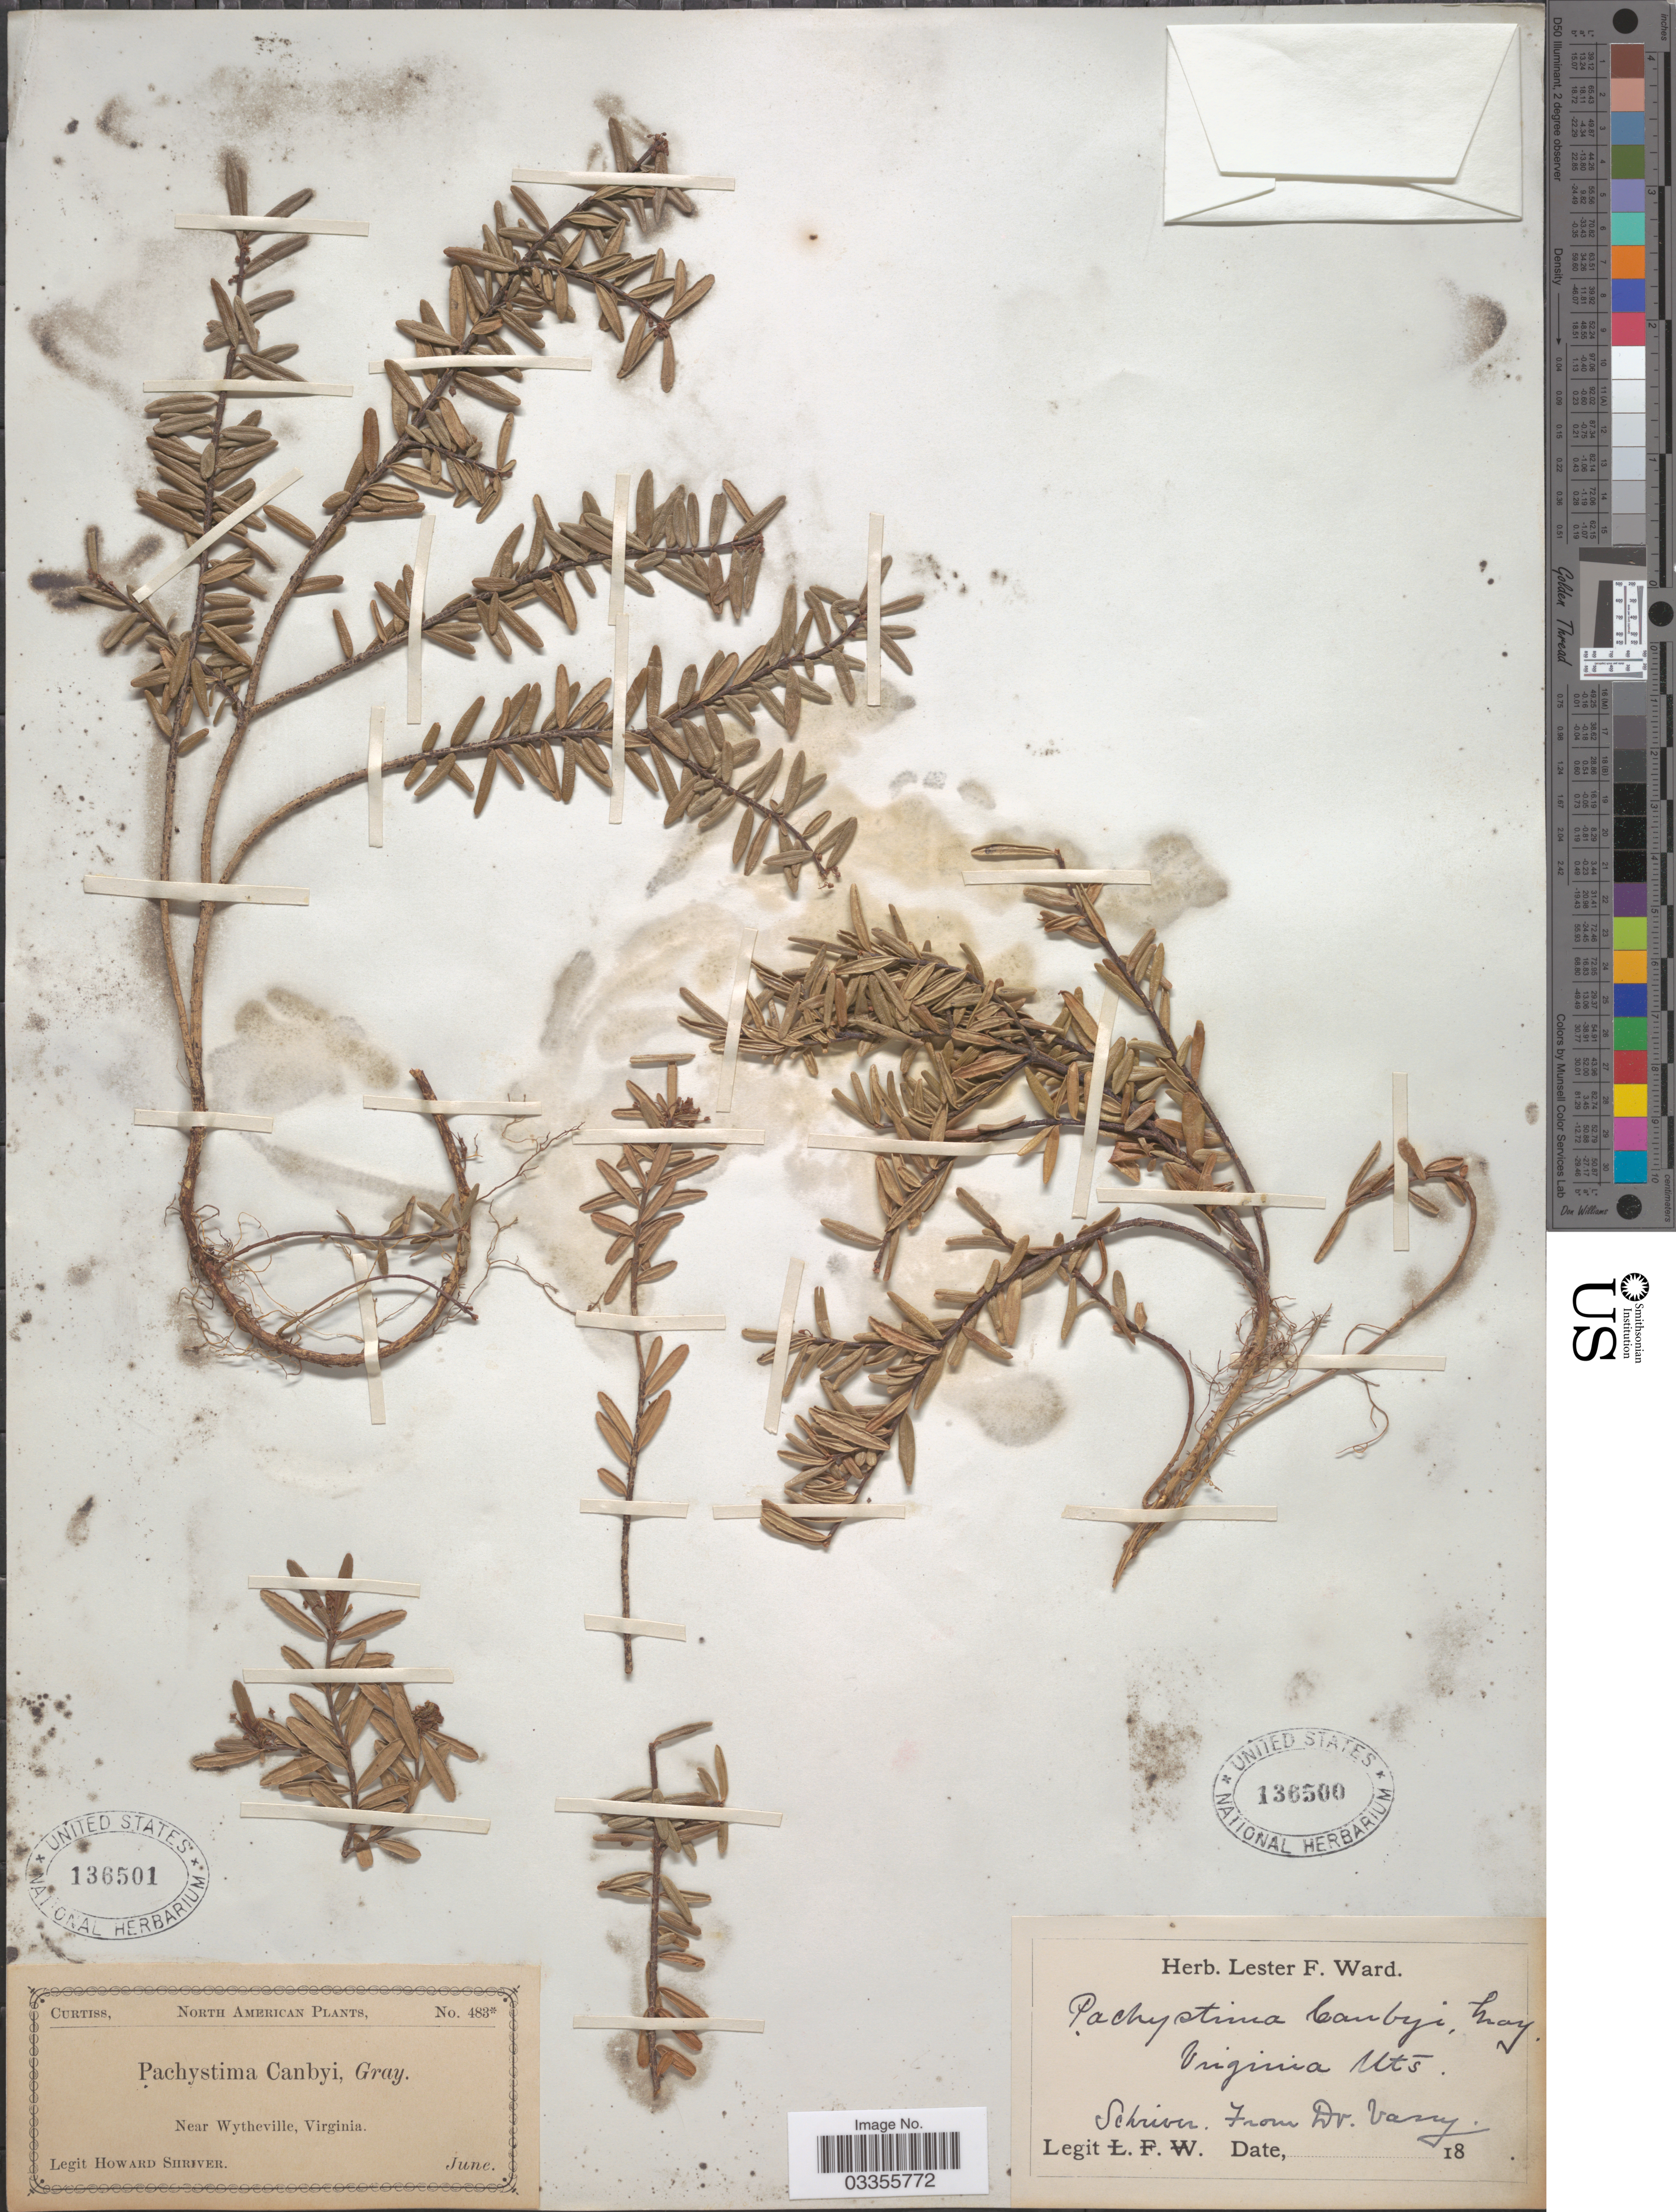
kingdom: Plantae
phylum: Tracheophyta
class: Magnoliopsida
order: Celastrales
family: Celastraceae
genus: Paxistima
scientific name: Paxistima canbyi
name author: A. Gray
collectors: H. Shriver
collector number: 483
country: United States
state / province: Virginia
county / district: Wythe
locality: Near Wytheville. Curtiss [unsure placement].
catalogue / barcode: US 136501